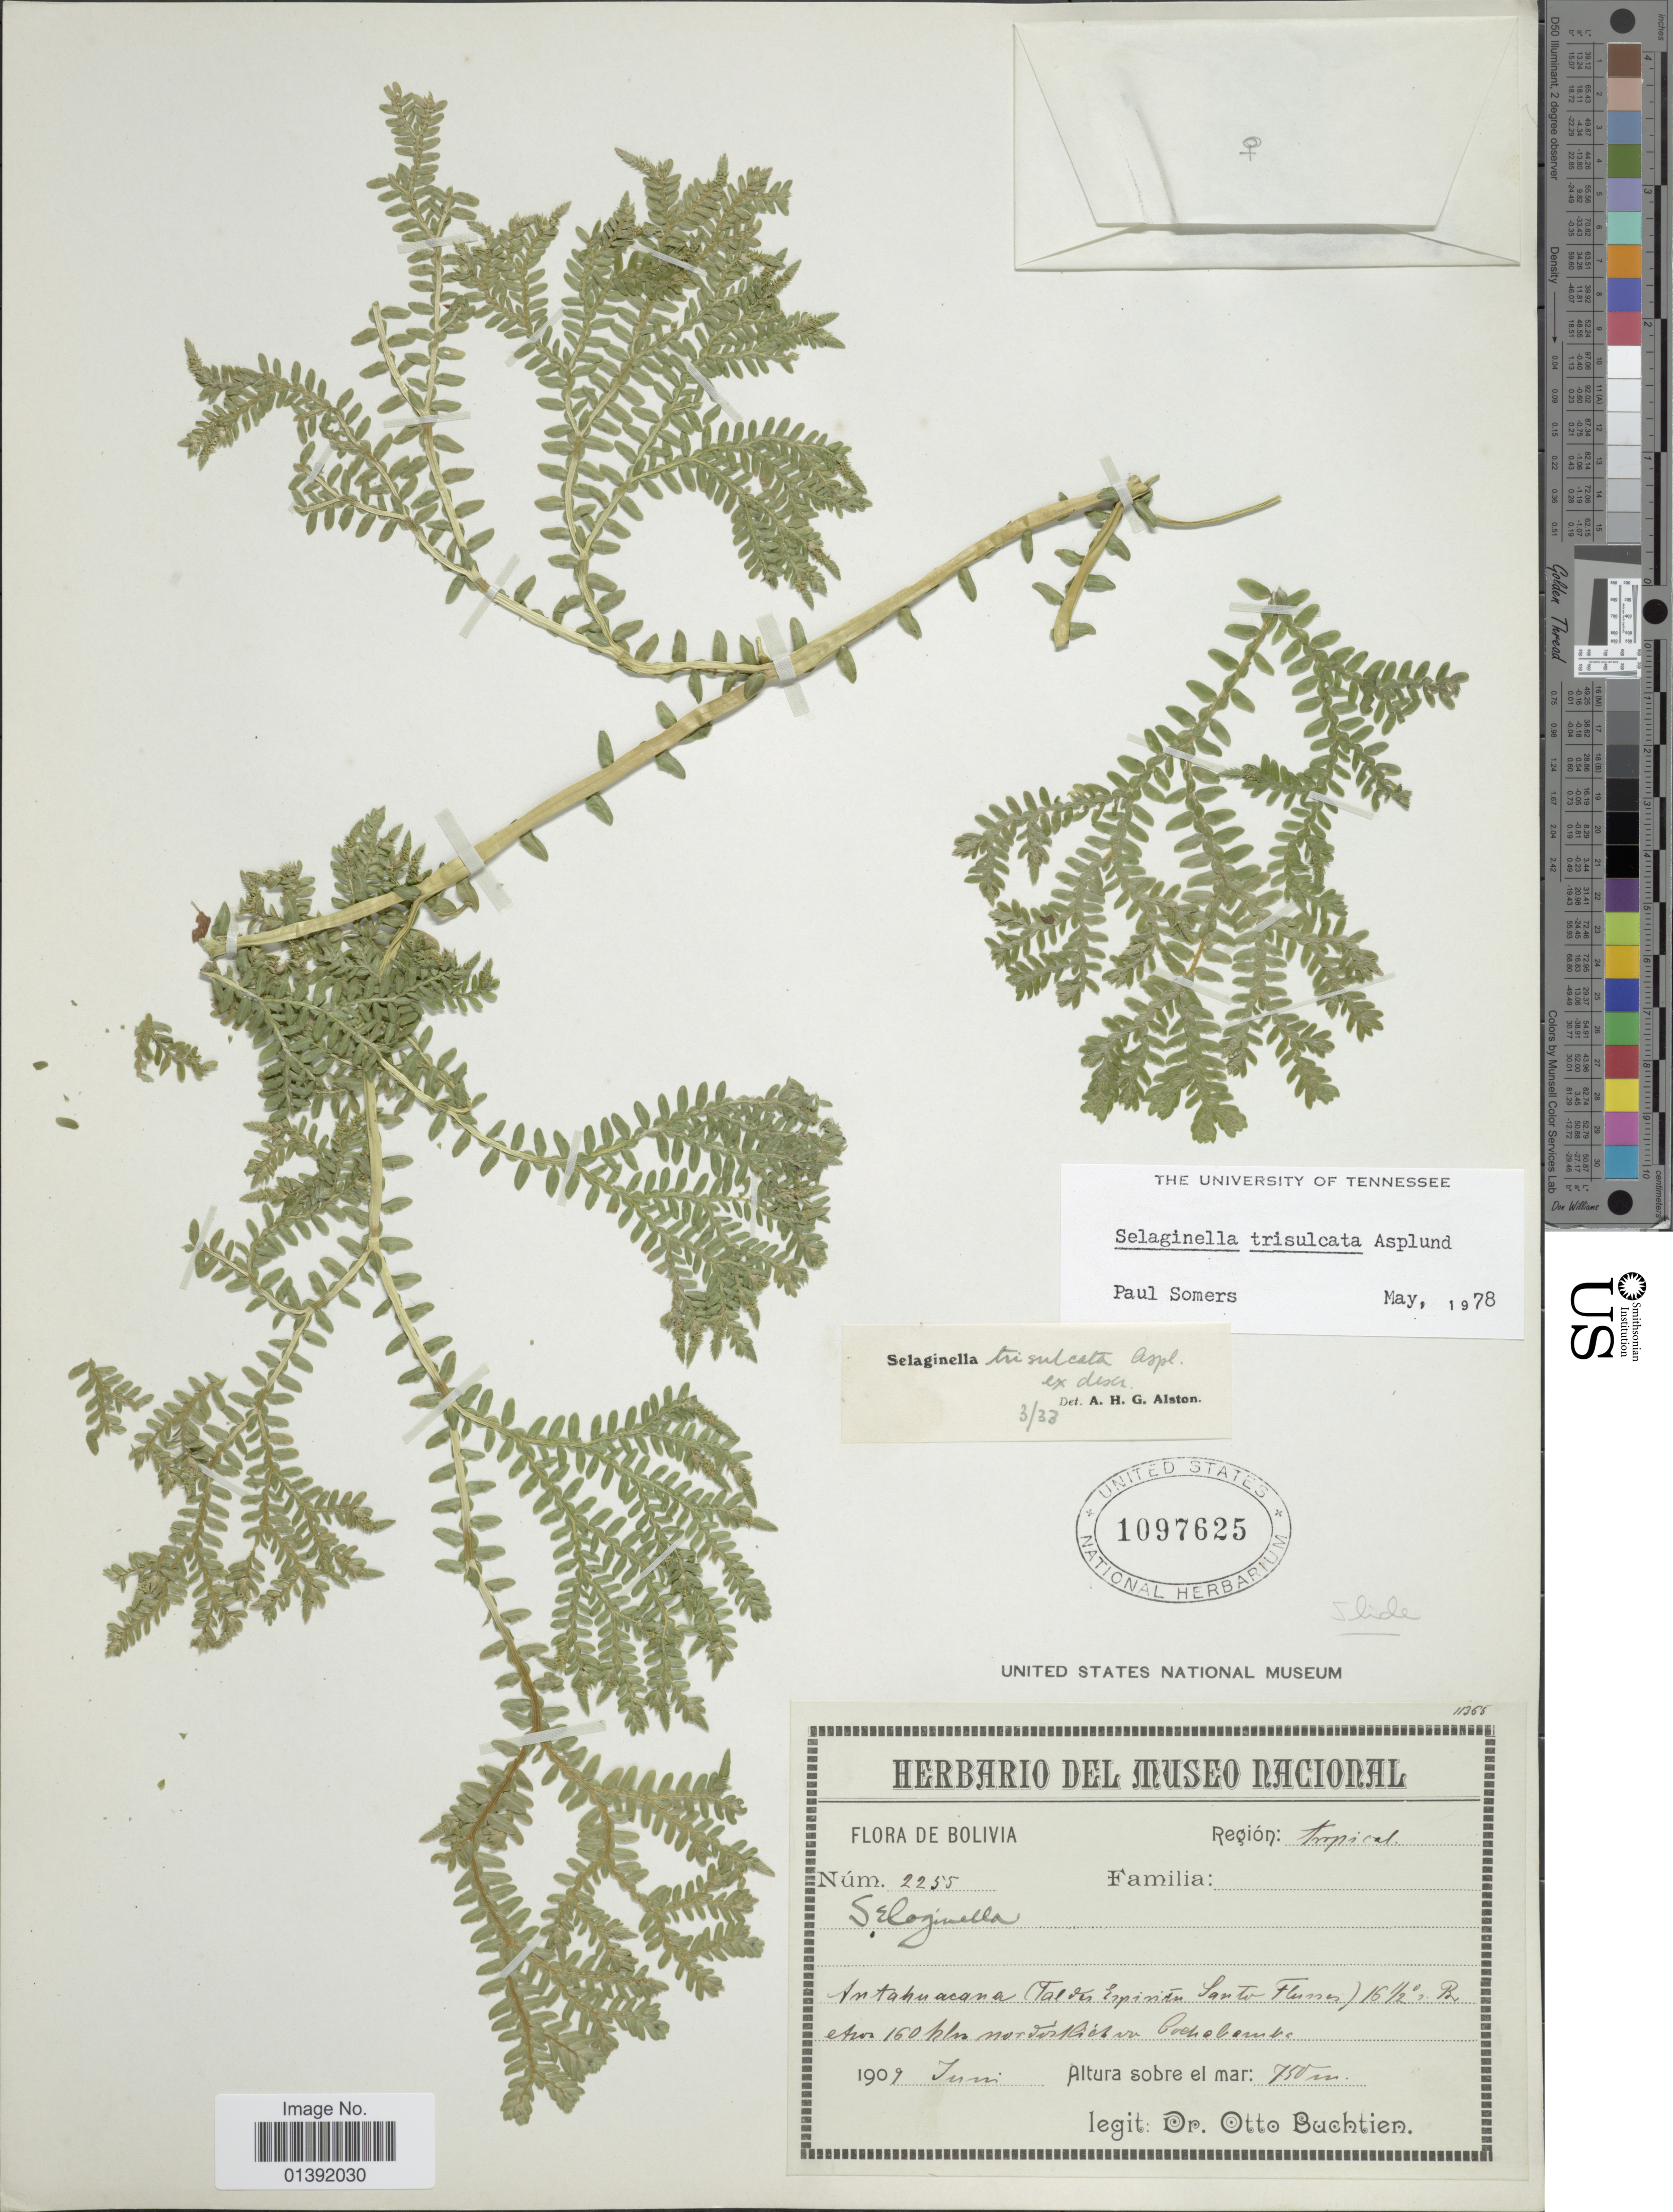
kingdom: Plantae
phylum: Tracheophyta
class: Lycopodiopsida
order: Selaginellales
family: Selaginellaceae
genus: Selaginella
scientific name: Selaginella trisulcata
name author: Aspl.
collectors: O. Buchtien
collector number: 2255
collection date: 1909-06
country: Bolivia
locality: Antahuacana (Tal der Espirito Santo Flumen). 16 1/2°n. Br. Aron160 klm norderlich am Cochabamba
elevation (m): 750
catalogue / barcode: US 1097625